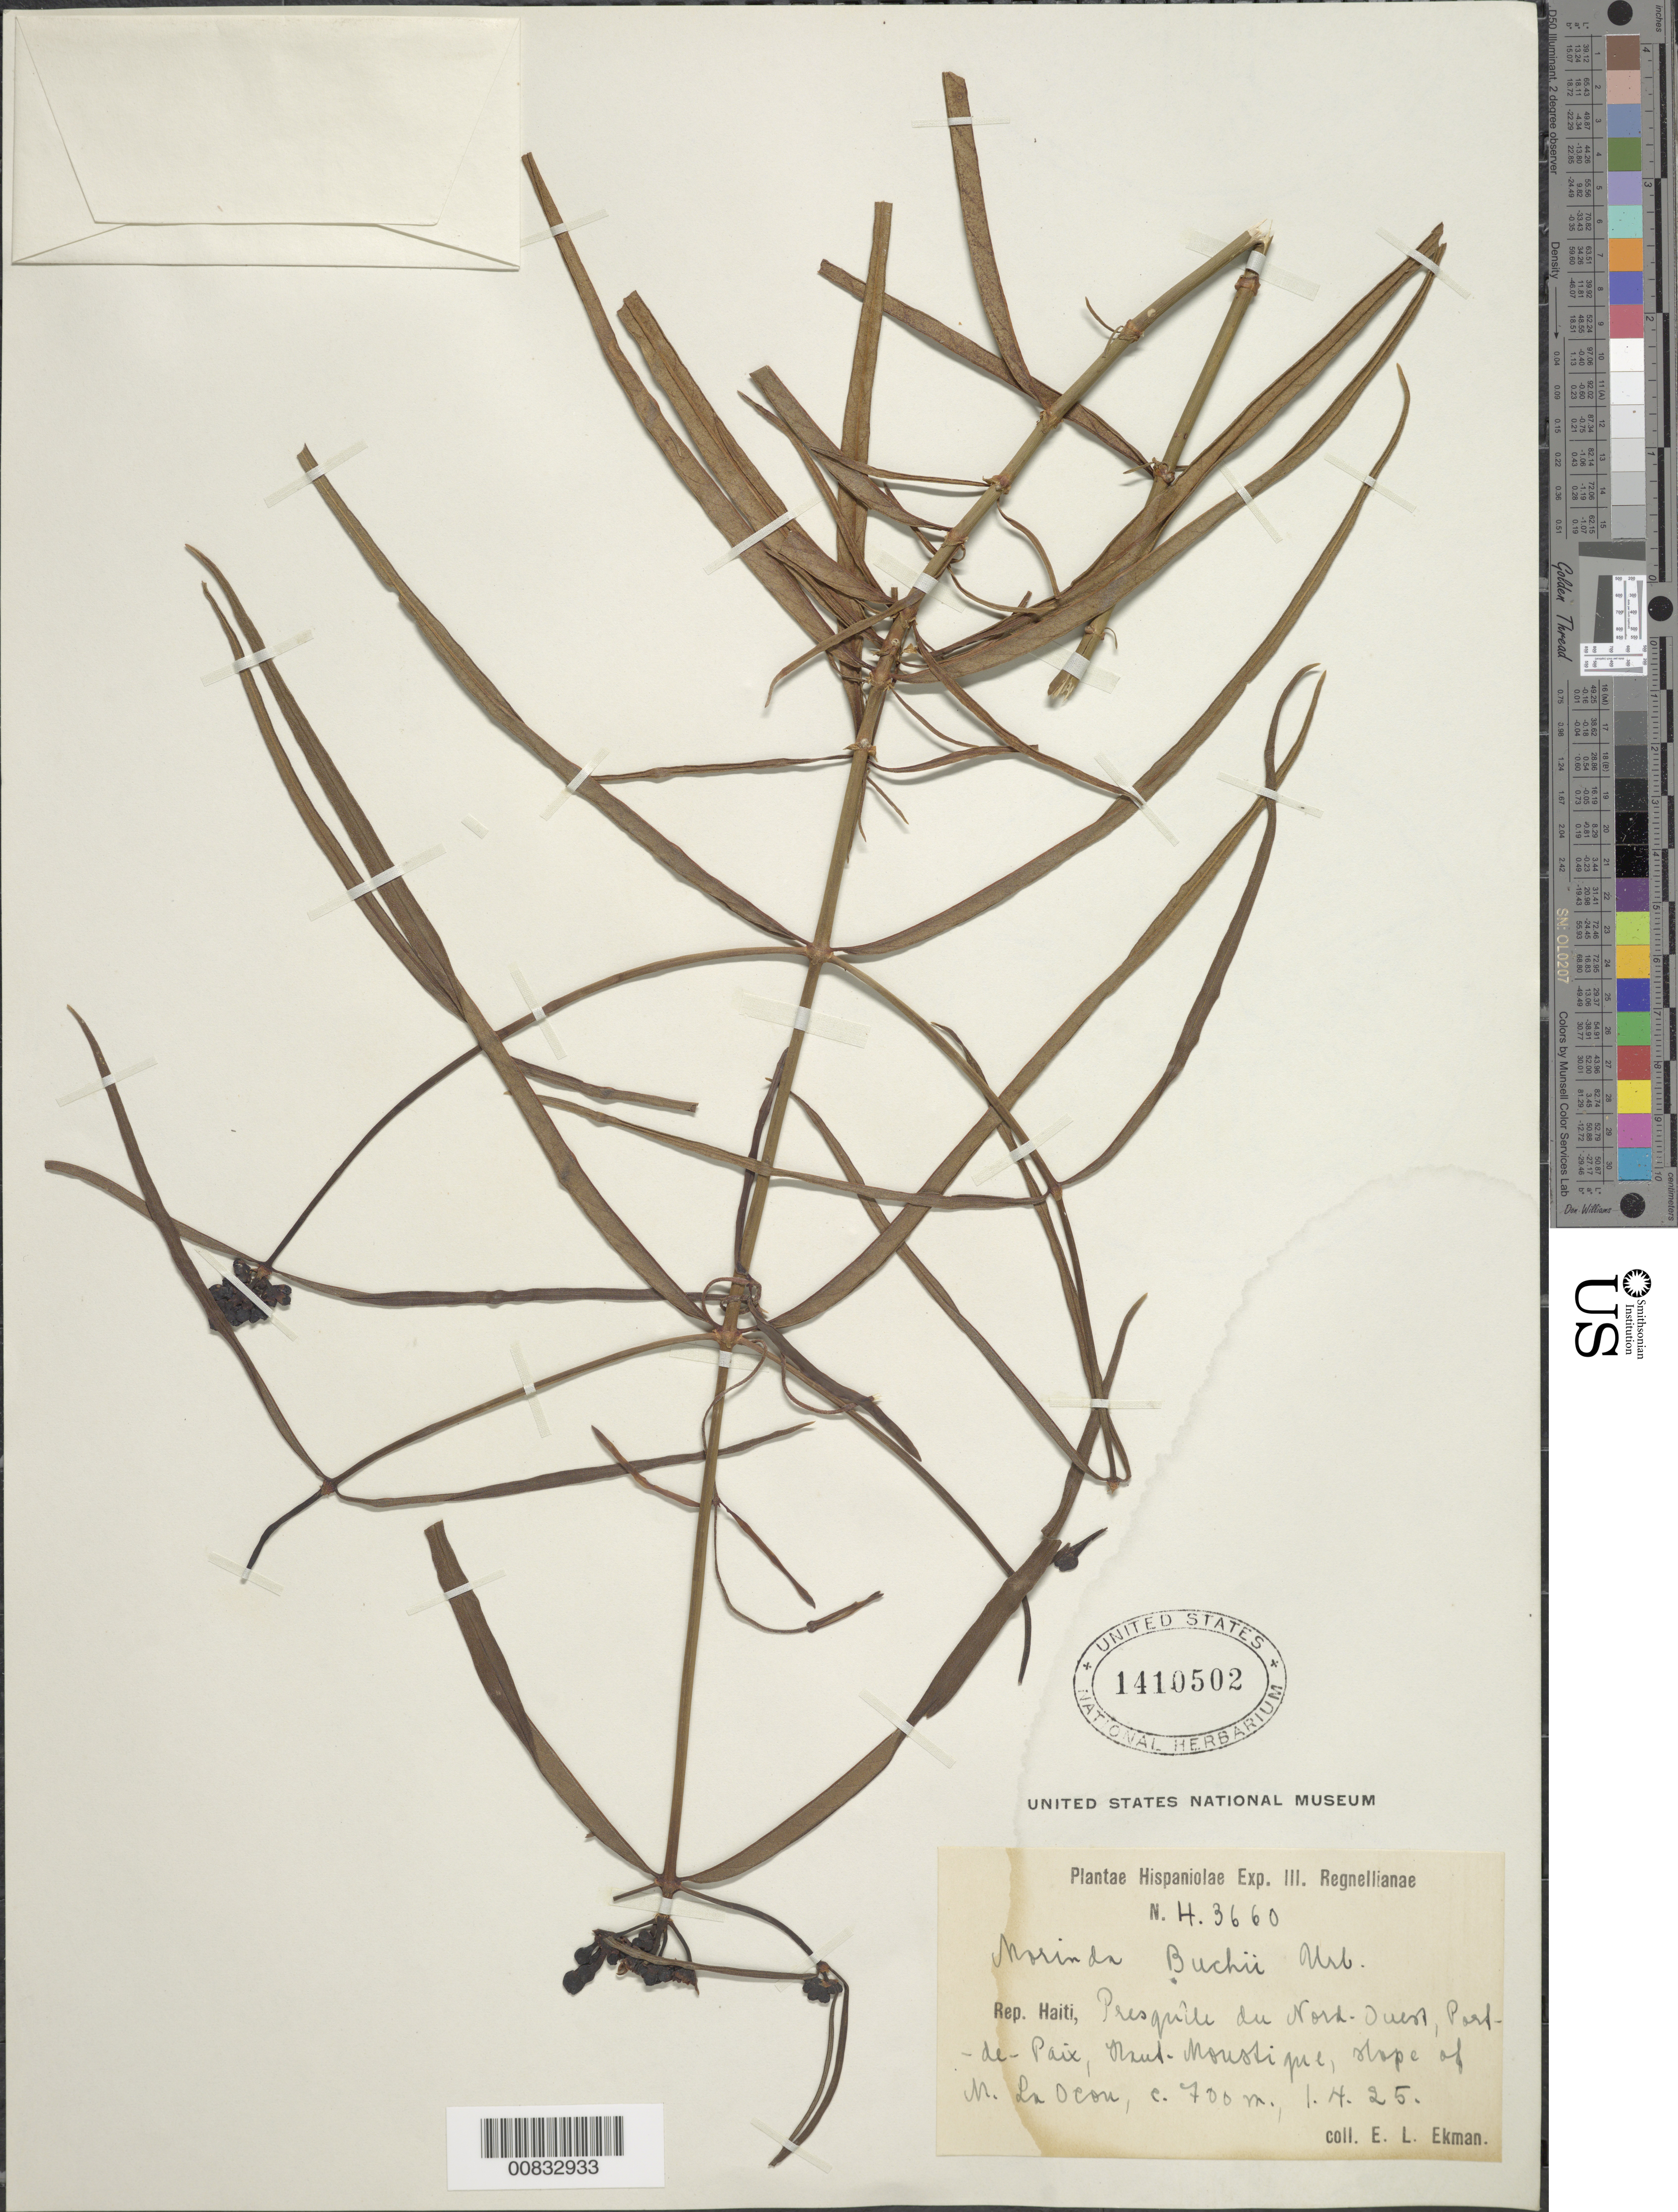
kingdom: Plantae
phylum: Tracheophyta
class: Magnoliopsida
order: Gentianales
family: Rubiaceae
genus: Morinda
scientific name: Morinda buchii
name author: Urb.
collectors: E. L. Ekman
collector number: H 3660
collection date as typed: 01 Apr 1925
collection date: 1925-04-01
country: Haiti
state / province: Nord-Ouest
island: Hispaniola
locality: Pord-de-Paix, Haut Moustiques, slope of M. La Ocou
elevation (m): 700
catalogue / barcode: US 1410502